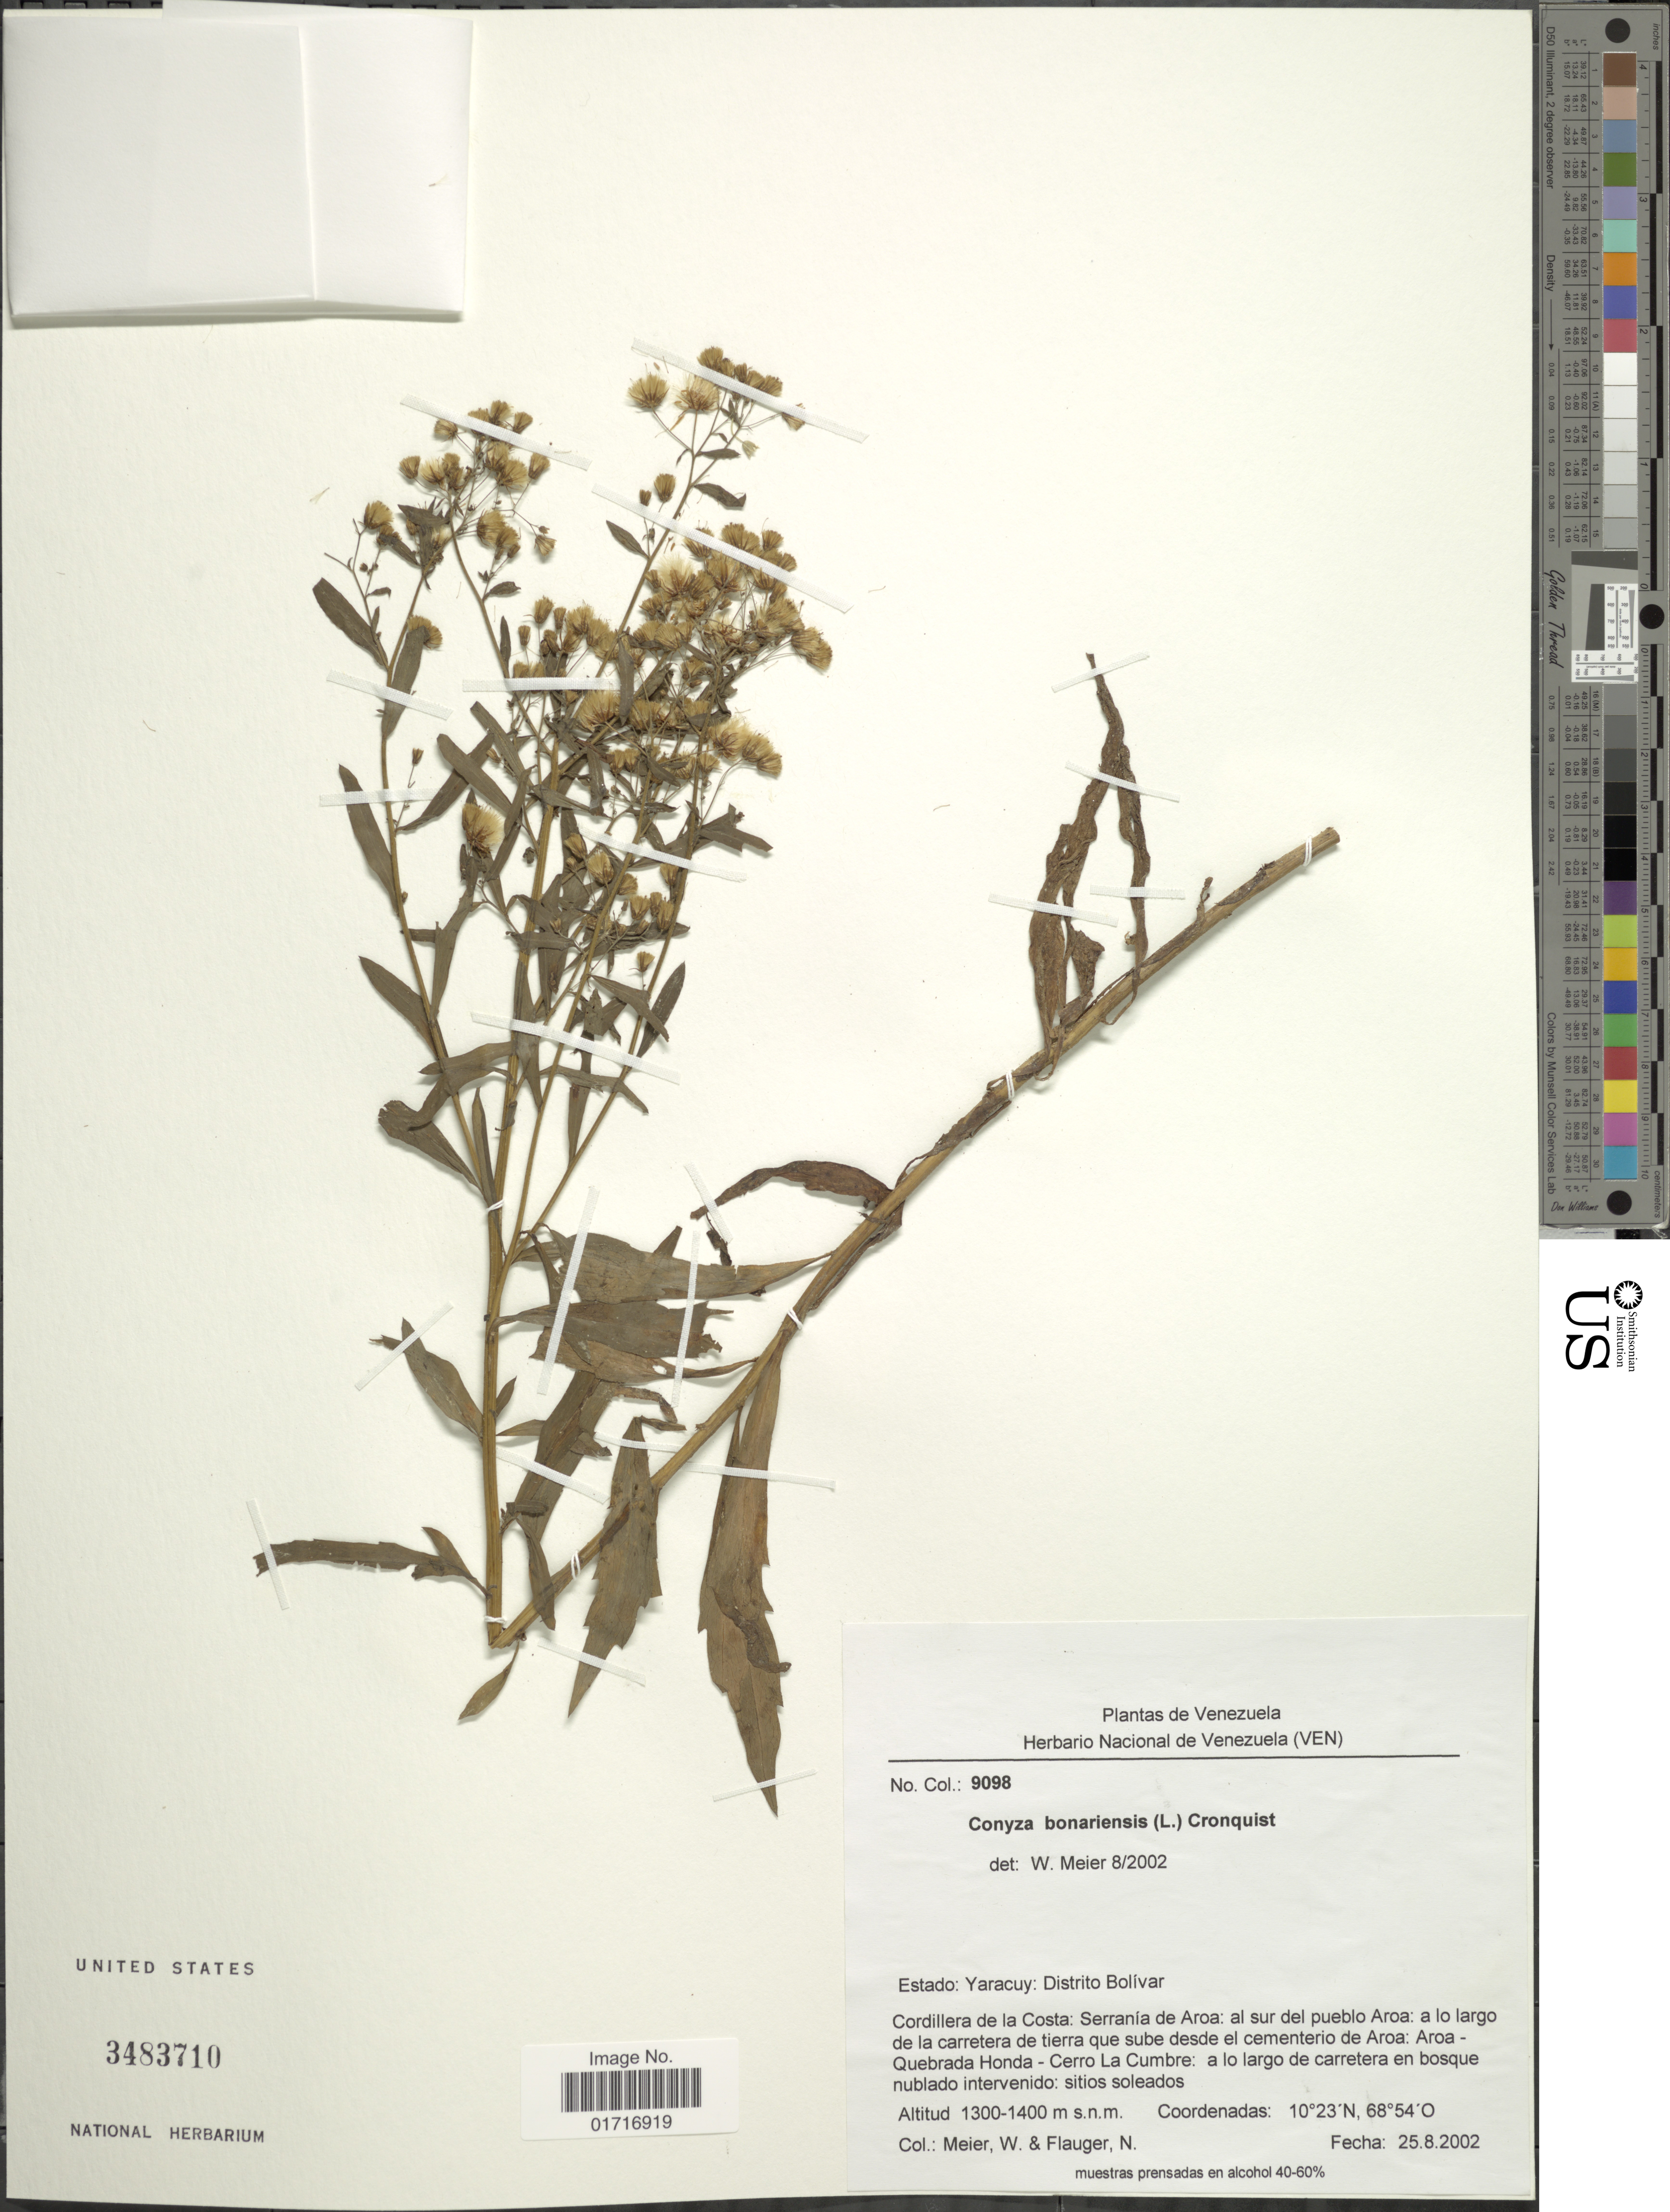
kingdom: Plantae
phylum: Tracheophyta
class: Magnoliopsida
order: Asterales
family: Asteraceae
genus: Conyza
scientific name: Conyza bonariensis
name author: (L.) Cronq.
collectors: W. Meier & N. Flauger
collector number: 9098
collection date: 2002-08-25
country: Venezuela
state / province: Bolivar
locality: Venezuela. Estado: Yaracuy: Distrito Bolivar. Cordillera de la Costa: Serrania de Aroa: al sur del pueblo Aroa: a lo largo de la carretera de tierra que sube desde el cementerio de Aroa: Aroa Quebrada Honda - Cerro La Cumbre: a lo largo de carretera en bosque nublado intervenido: sitios soleados.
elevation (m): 1300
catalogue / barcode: US 3483710